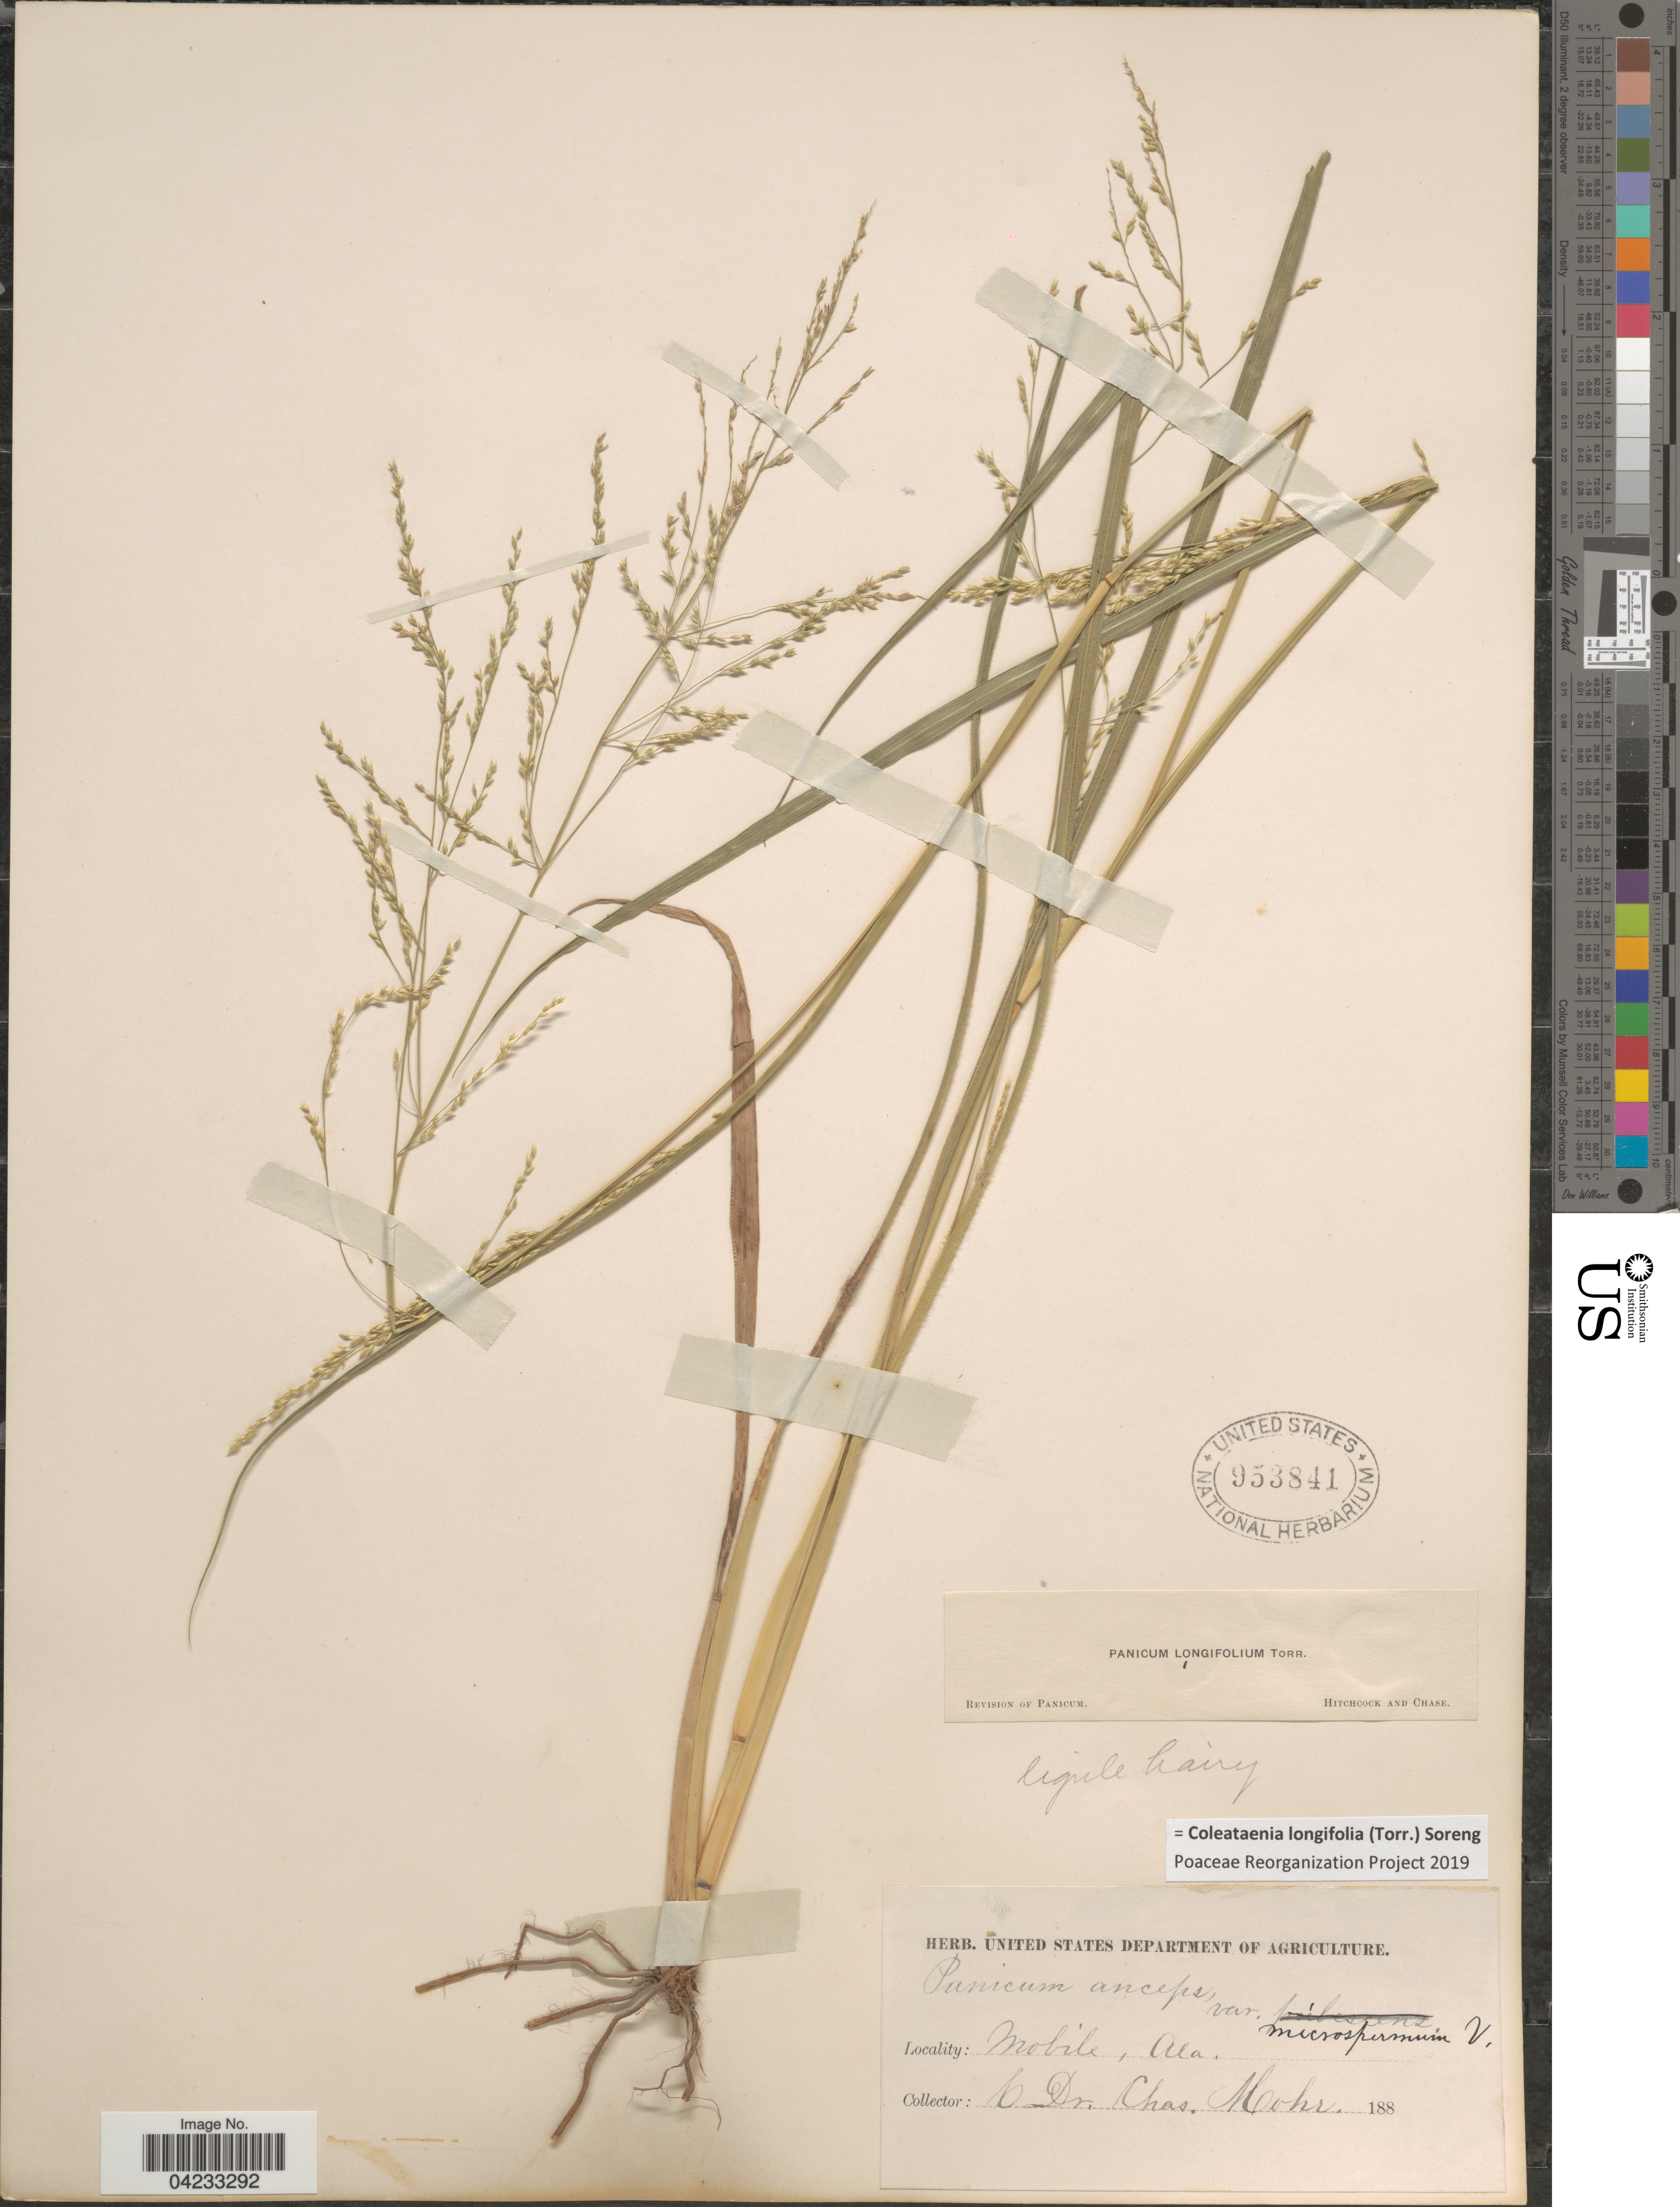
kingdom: Plantae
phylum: Tracheophyta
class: Liliopsida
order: Poales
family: Poaceae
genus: Coleataenia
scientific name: Coleataenia longifolia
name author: (Torr.) Soreng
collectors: Mohr, C. T. (herbarium)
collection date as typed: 188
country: United States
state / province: Alabama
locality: Mobile.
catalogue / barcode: US 953841